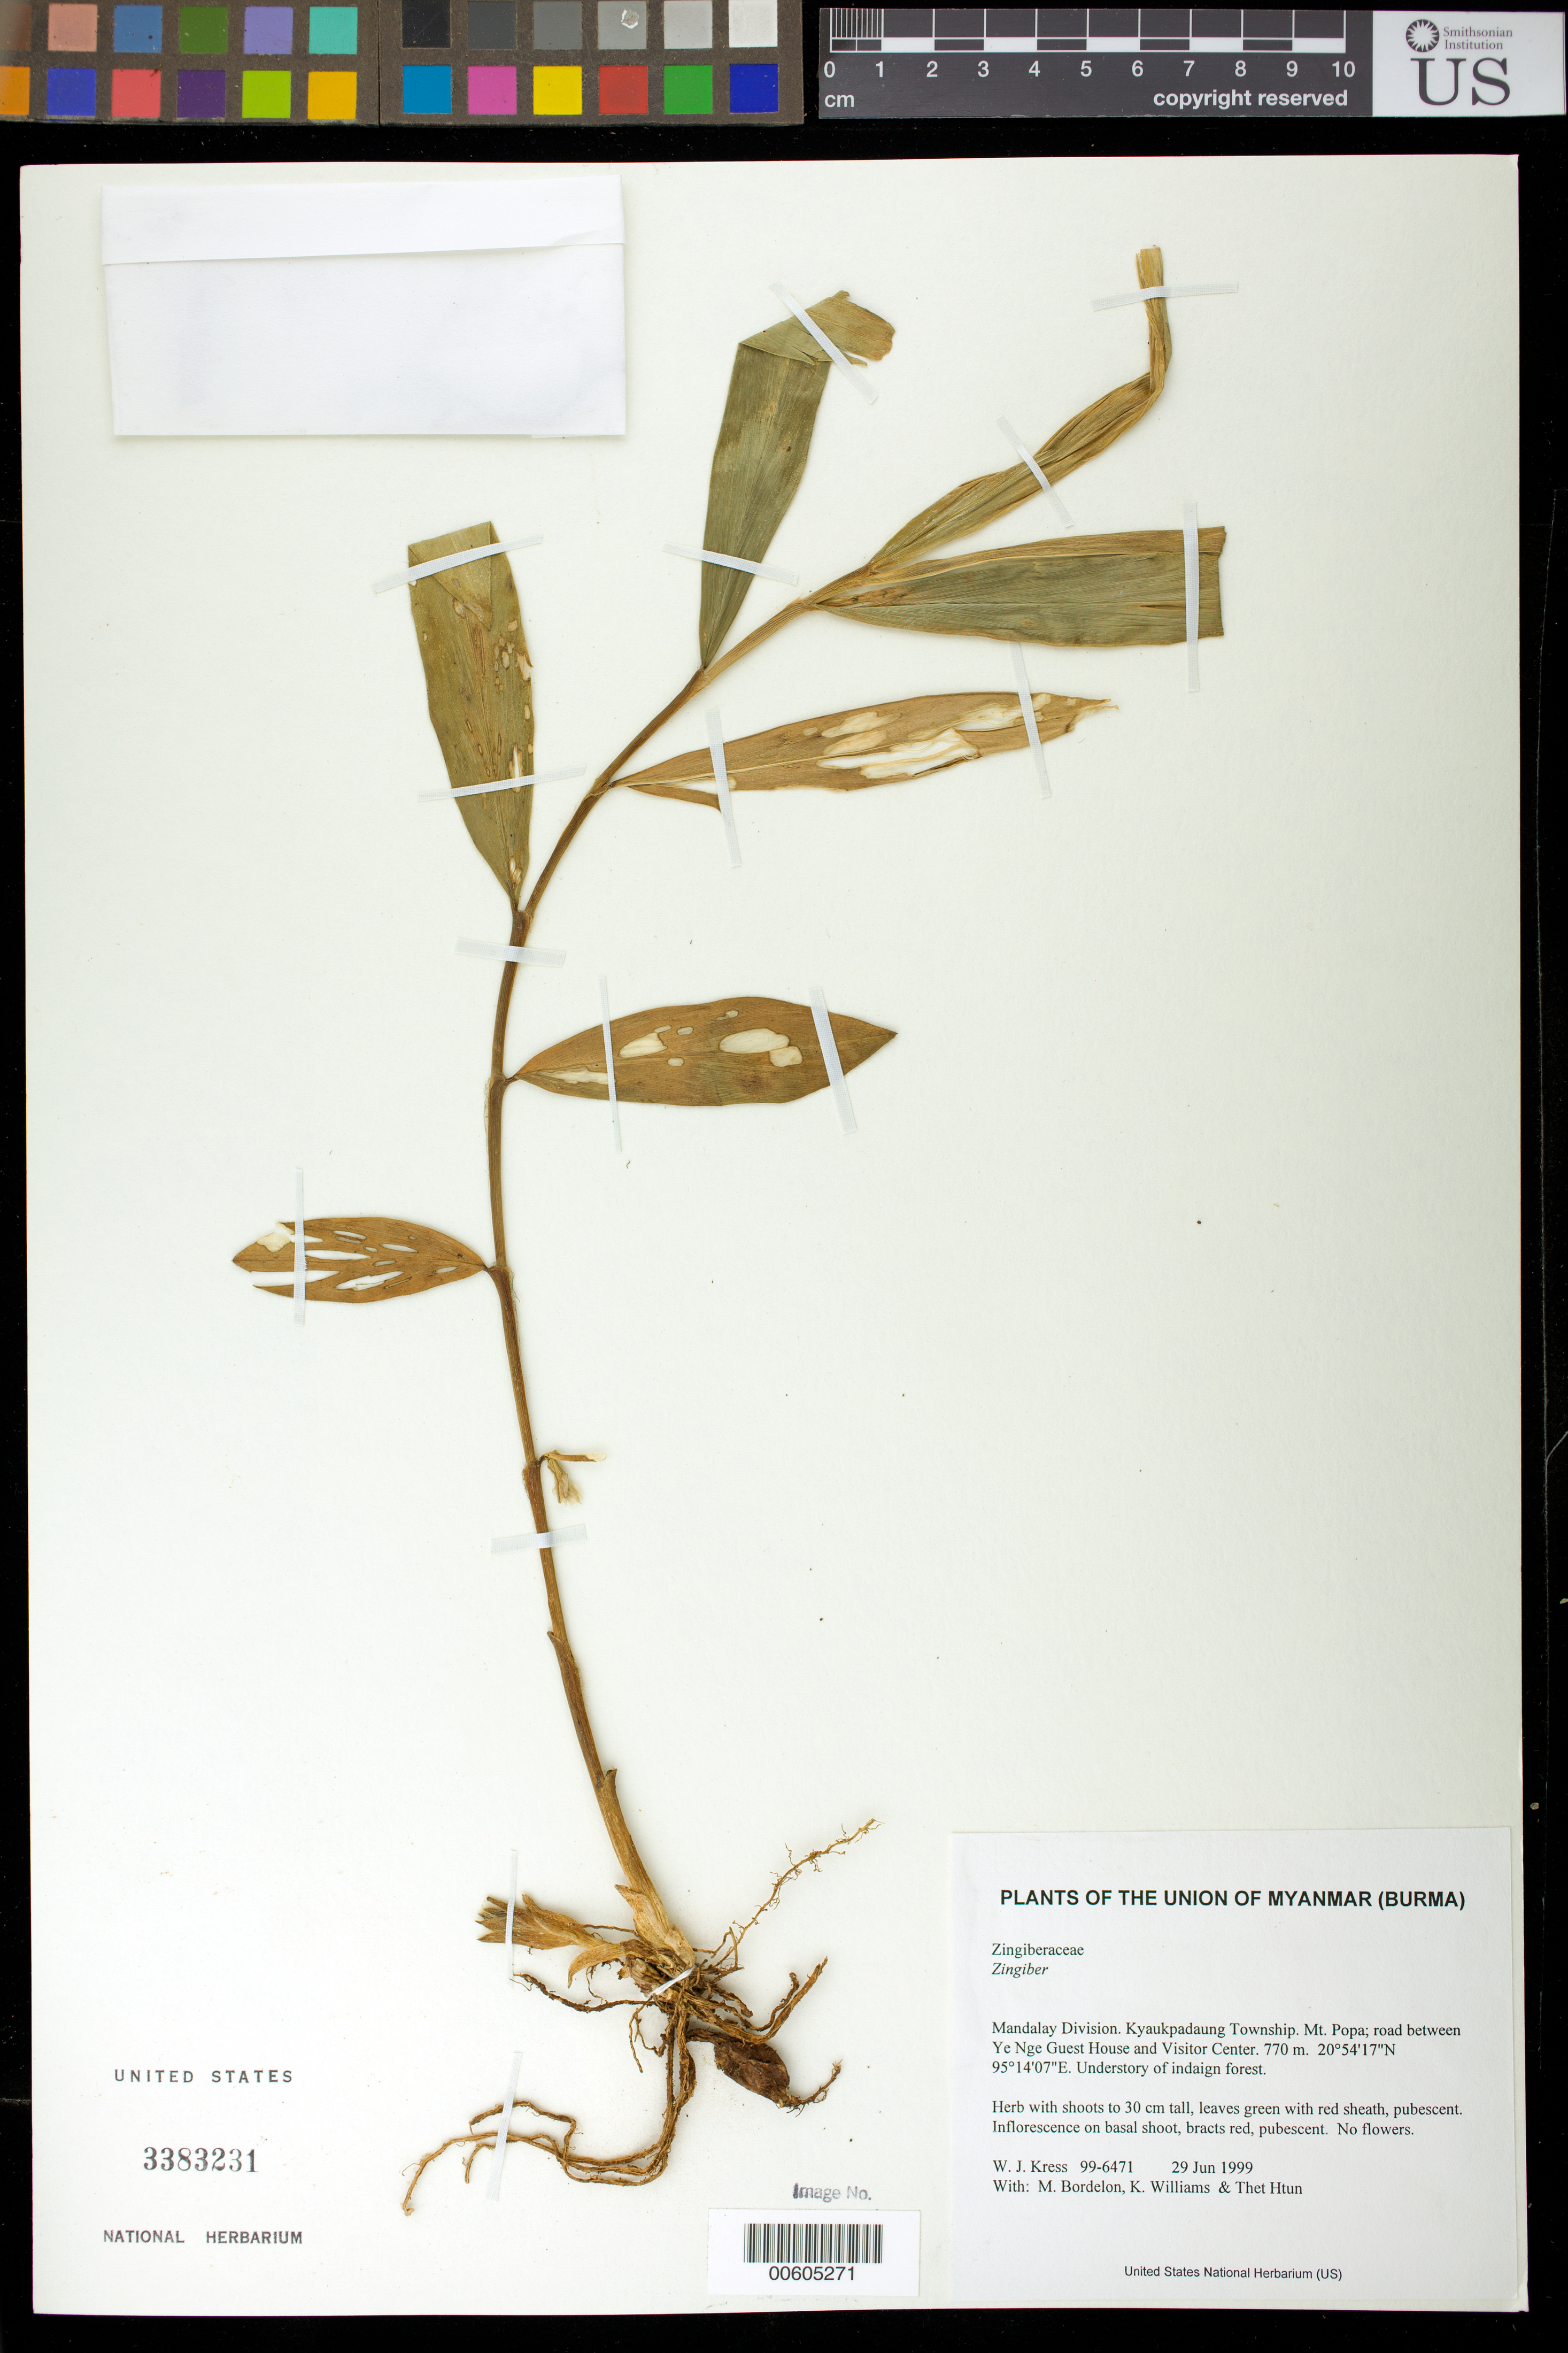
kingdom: Plantae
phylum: Tracheophyta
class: Liliopsida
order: Zingiberales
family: Zingiberaceae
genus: Zingiber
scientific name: Zingiber sp.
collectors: W. J. Kress, M. Bordelon, K. J. Williams & Thet Htun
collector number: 99-6471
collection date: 1999-06-29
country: Myanmar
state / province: Mandalay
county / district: Kyaukpadaung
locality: Mt. Popa; road between Ye Nge Guest House and Visitor Center.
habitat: Understory of indaign forest.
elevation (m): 770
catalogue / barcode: US 3383231